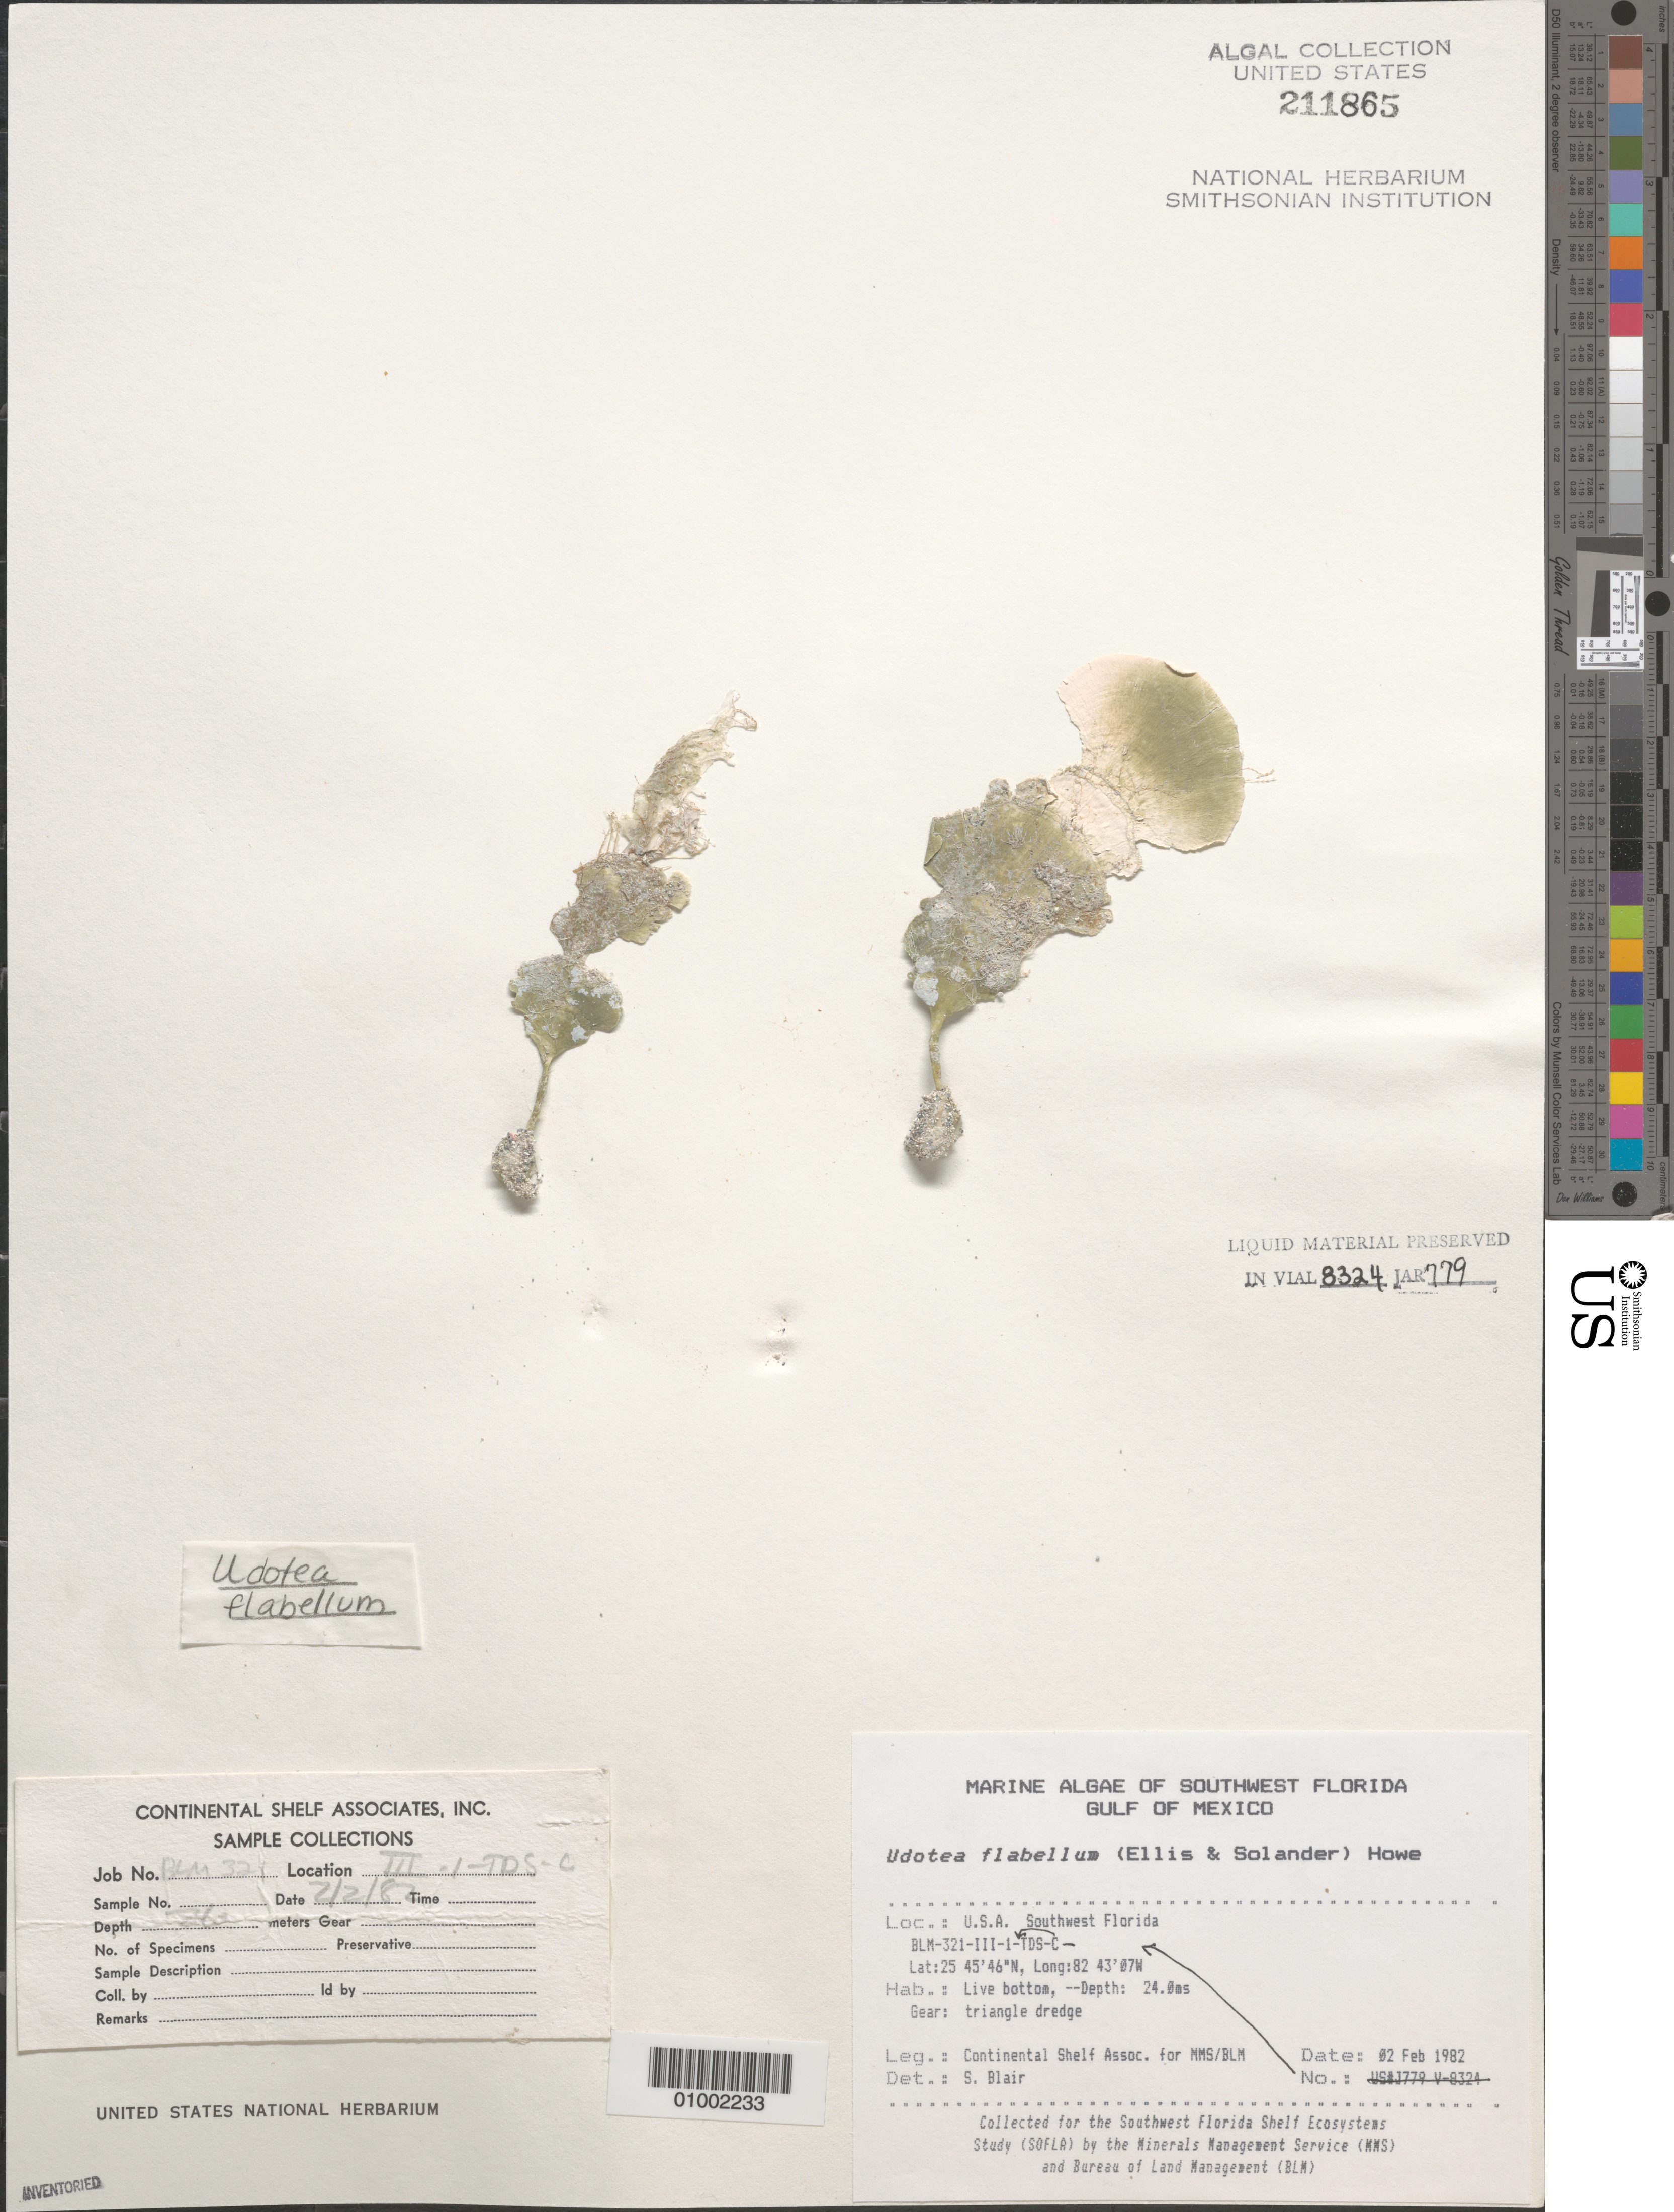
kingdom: Plantae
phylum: Chlorophyta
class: Ulvophyceae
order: Bryopsidales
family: Udoteaceae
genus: Udotea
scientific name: Udotea flabellum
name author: (J. Ellis & Sol.) M. Howe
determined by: Blair, S. M.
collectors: Continental Shelf Associates for the MMS/BLM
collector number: BLM-321-III-1-C-TDS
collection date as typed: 02 Feb 1982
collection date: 1982-02-02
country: United States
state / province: Florida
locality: Gulf of Mexico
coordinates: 26 45'46"N, 82 43'07"W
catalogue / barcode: US 211865